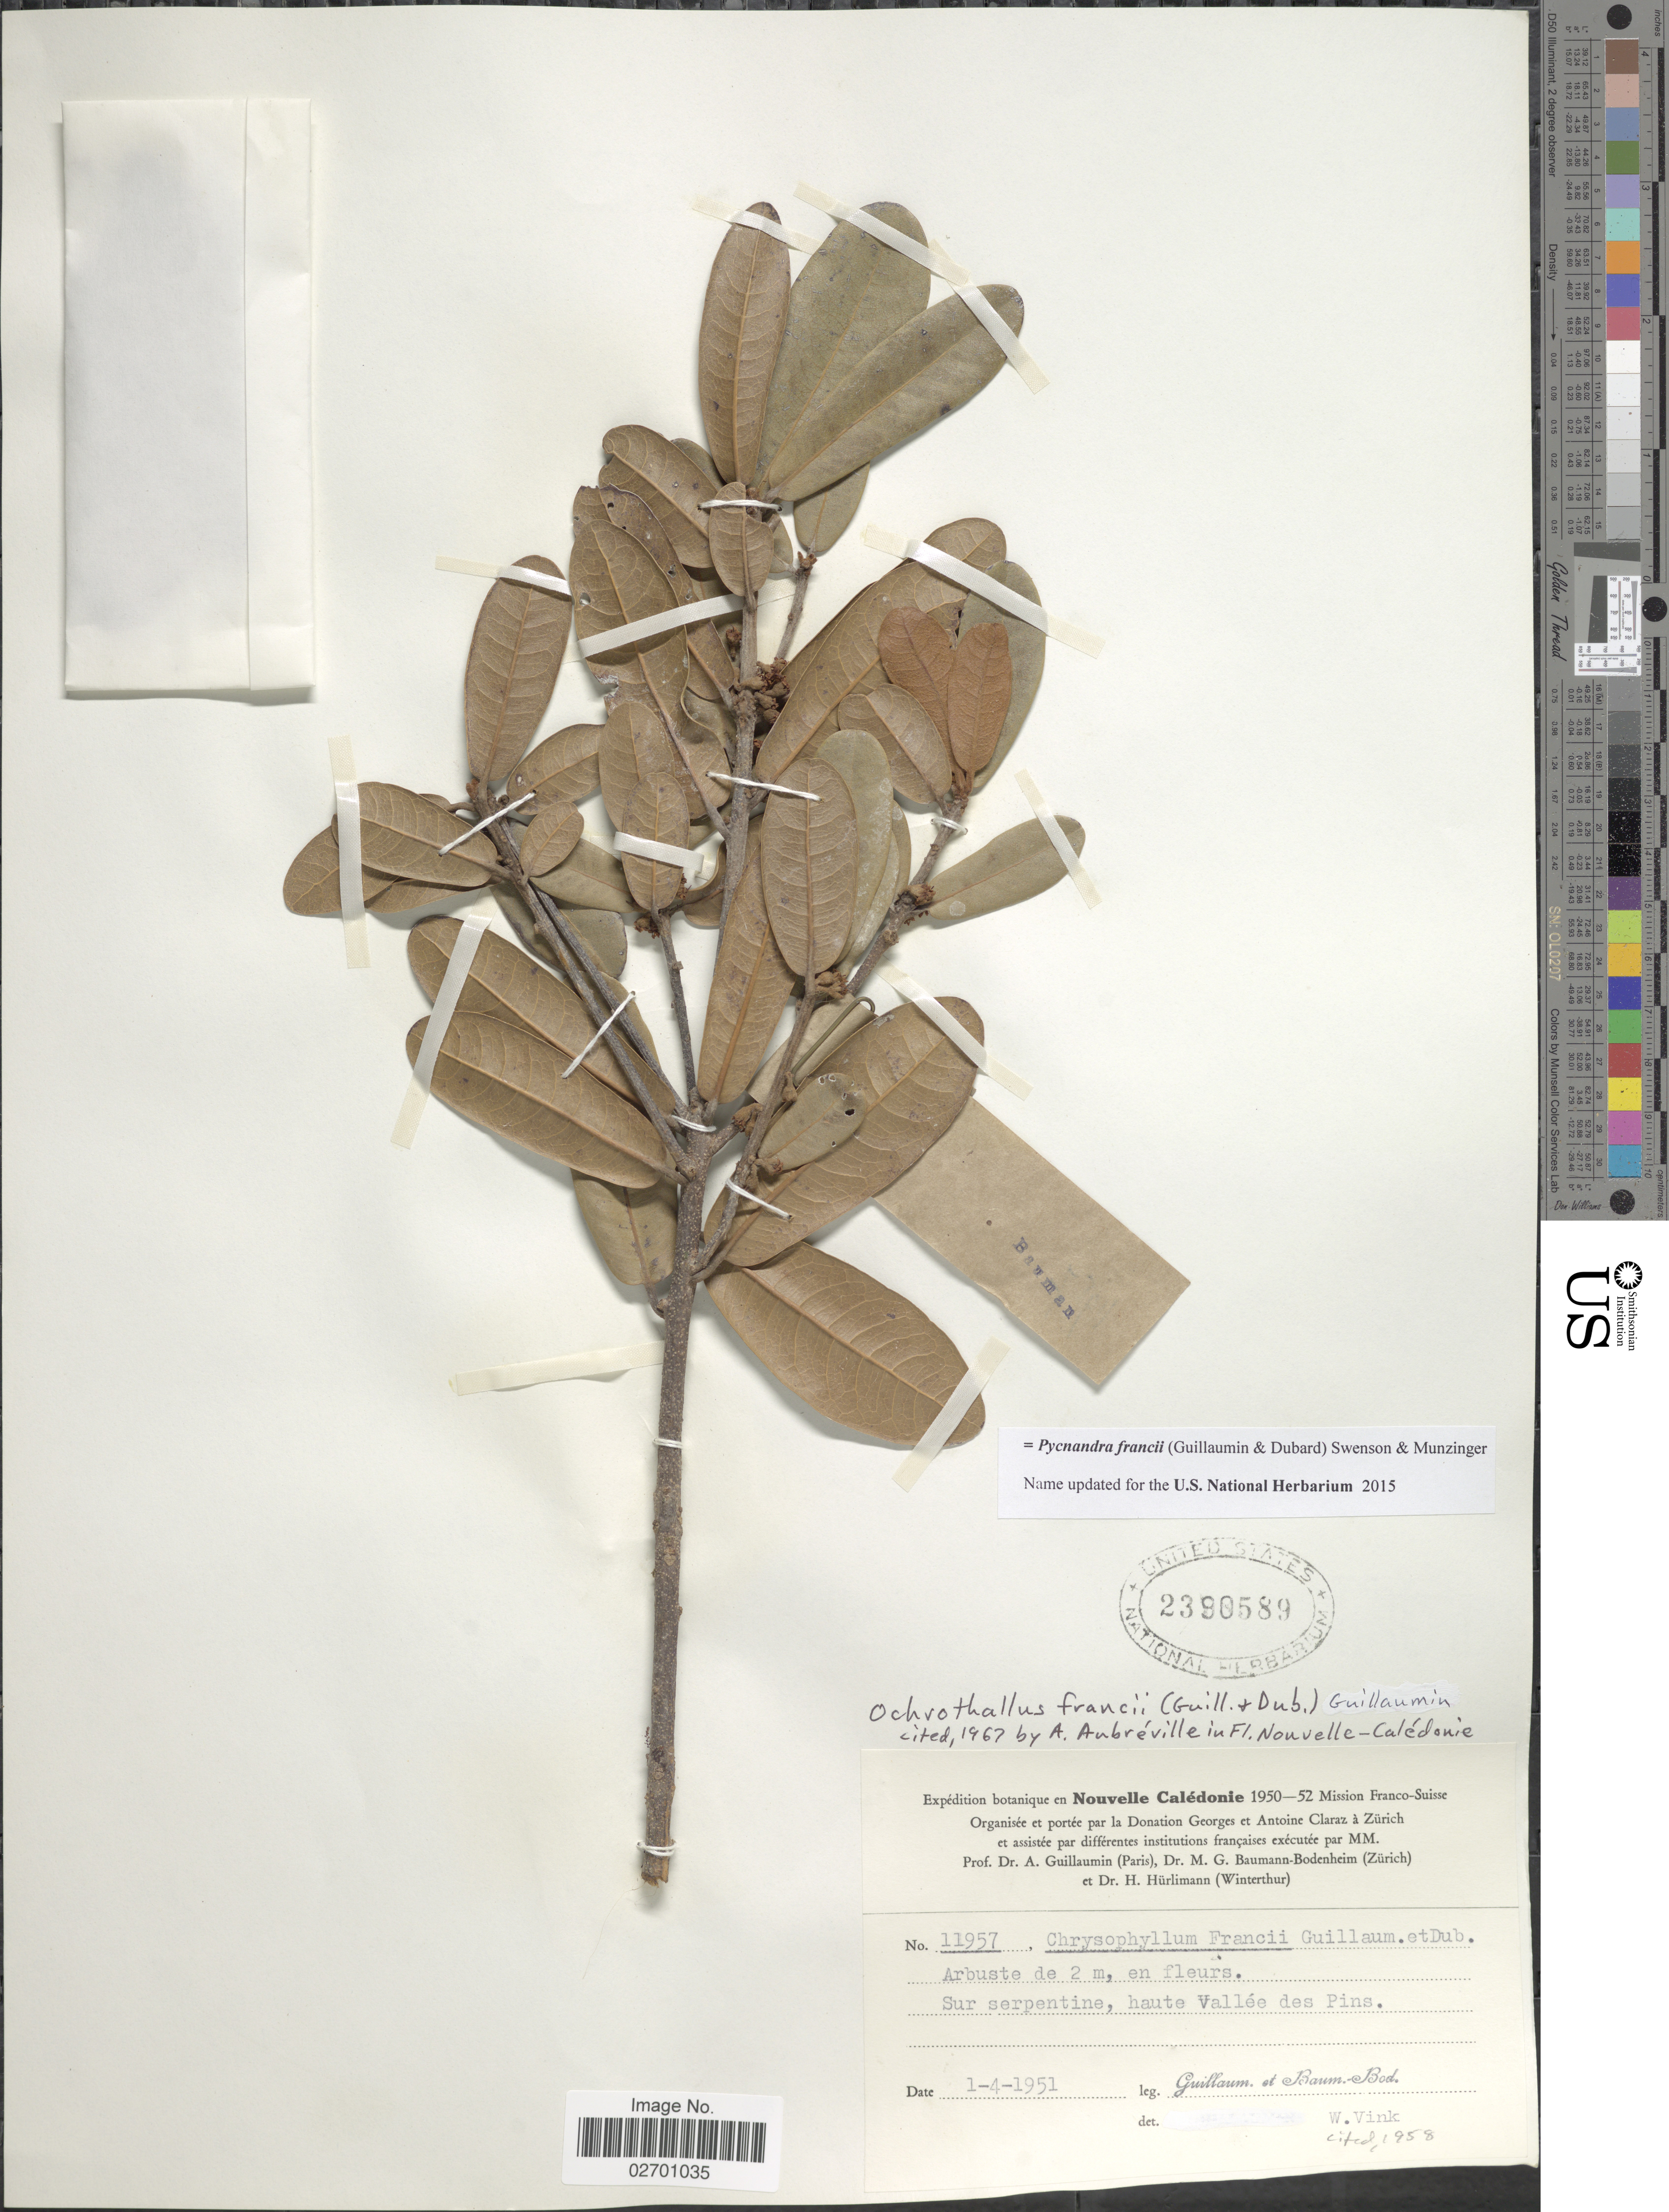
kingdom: Plantae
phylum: Tracheophyta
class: Magnoliopsida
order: Ericales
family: Sapotaceae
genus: Pycnandra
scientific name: Pycnandra francii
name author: (Guillaumin & Dubard) Swenson & Munzinger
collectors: A. Guillaumin & M. G. Baumann-Bodenheim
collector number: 11957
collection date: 1951-04-01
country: New Caledonia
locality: Sur serpentine, haute Vallee des Pins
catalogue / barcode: US 2390589